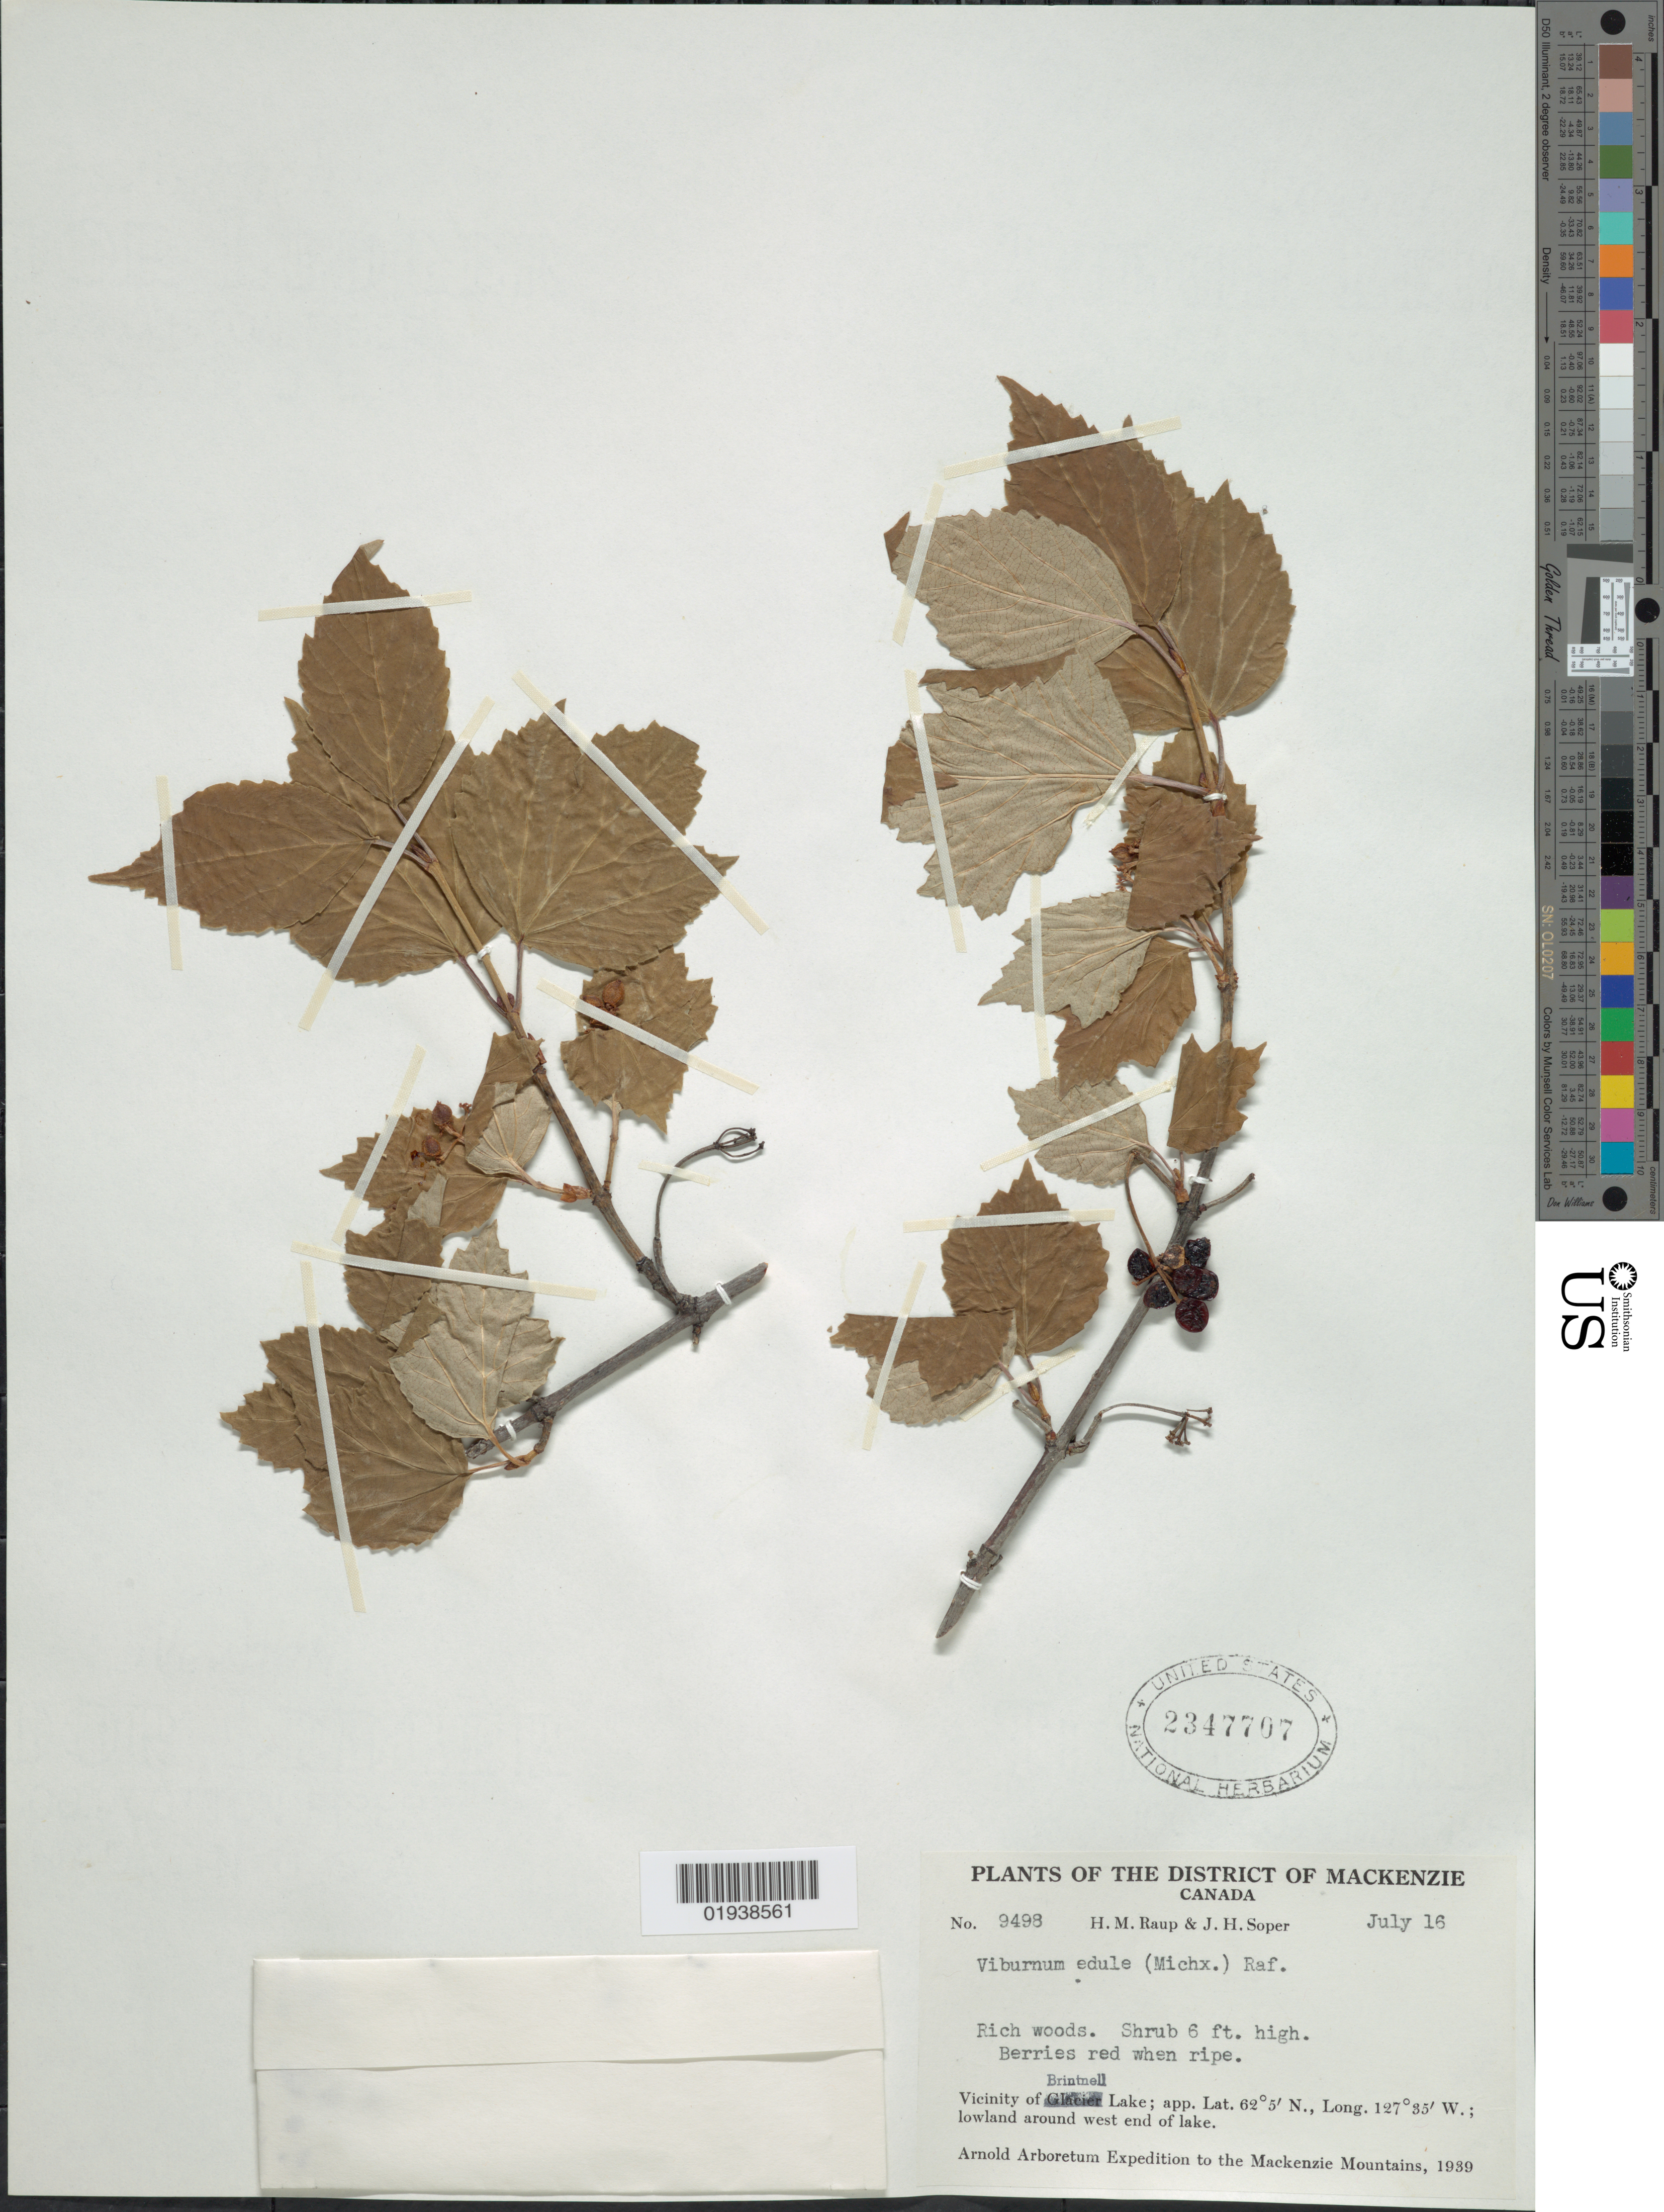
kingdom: Plantae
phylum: Tracheophyta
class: Magnoliopsida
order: Dipsacales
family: Viburnaceae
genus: Viburnum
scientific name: Viburnum edule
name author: (Michx.) Raf.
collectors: H. Raup & J. H. Soper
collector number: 9498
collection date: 1939-07-16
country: Canada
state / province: Alberta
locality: The District of Mackenzie, Vicinity of Brintnell, lowland around west end of lake.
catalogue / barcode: US 2347707